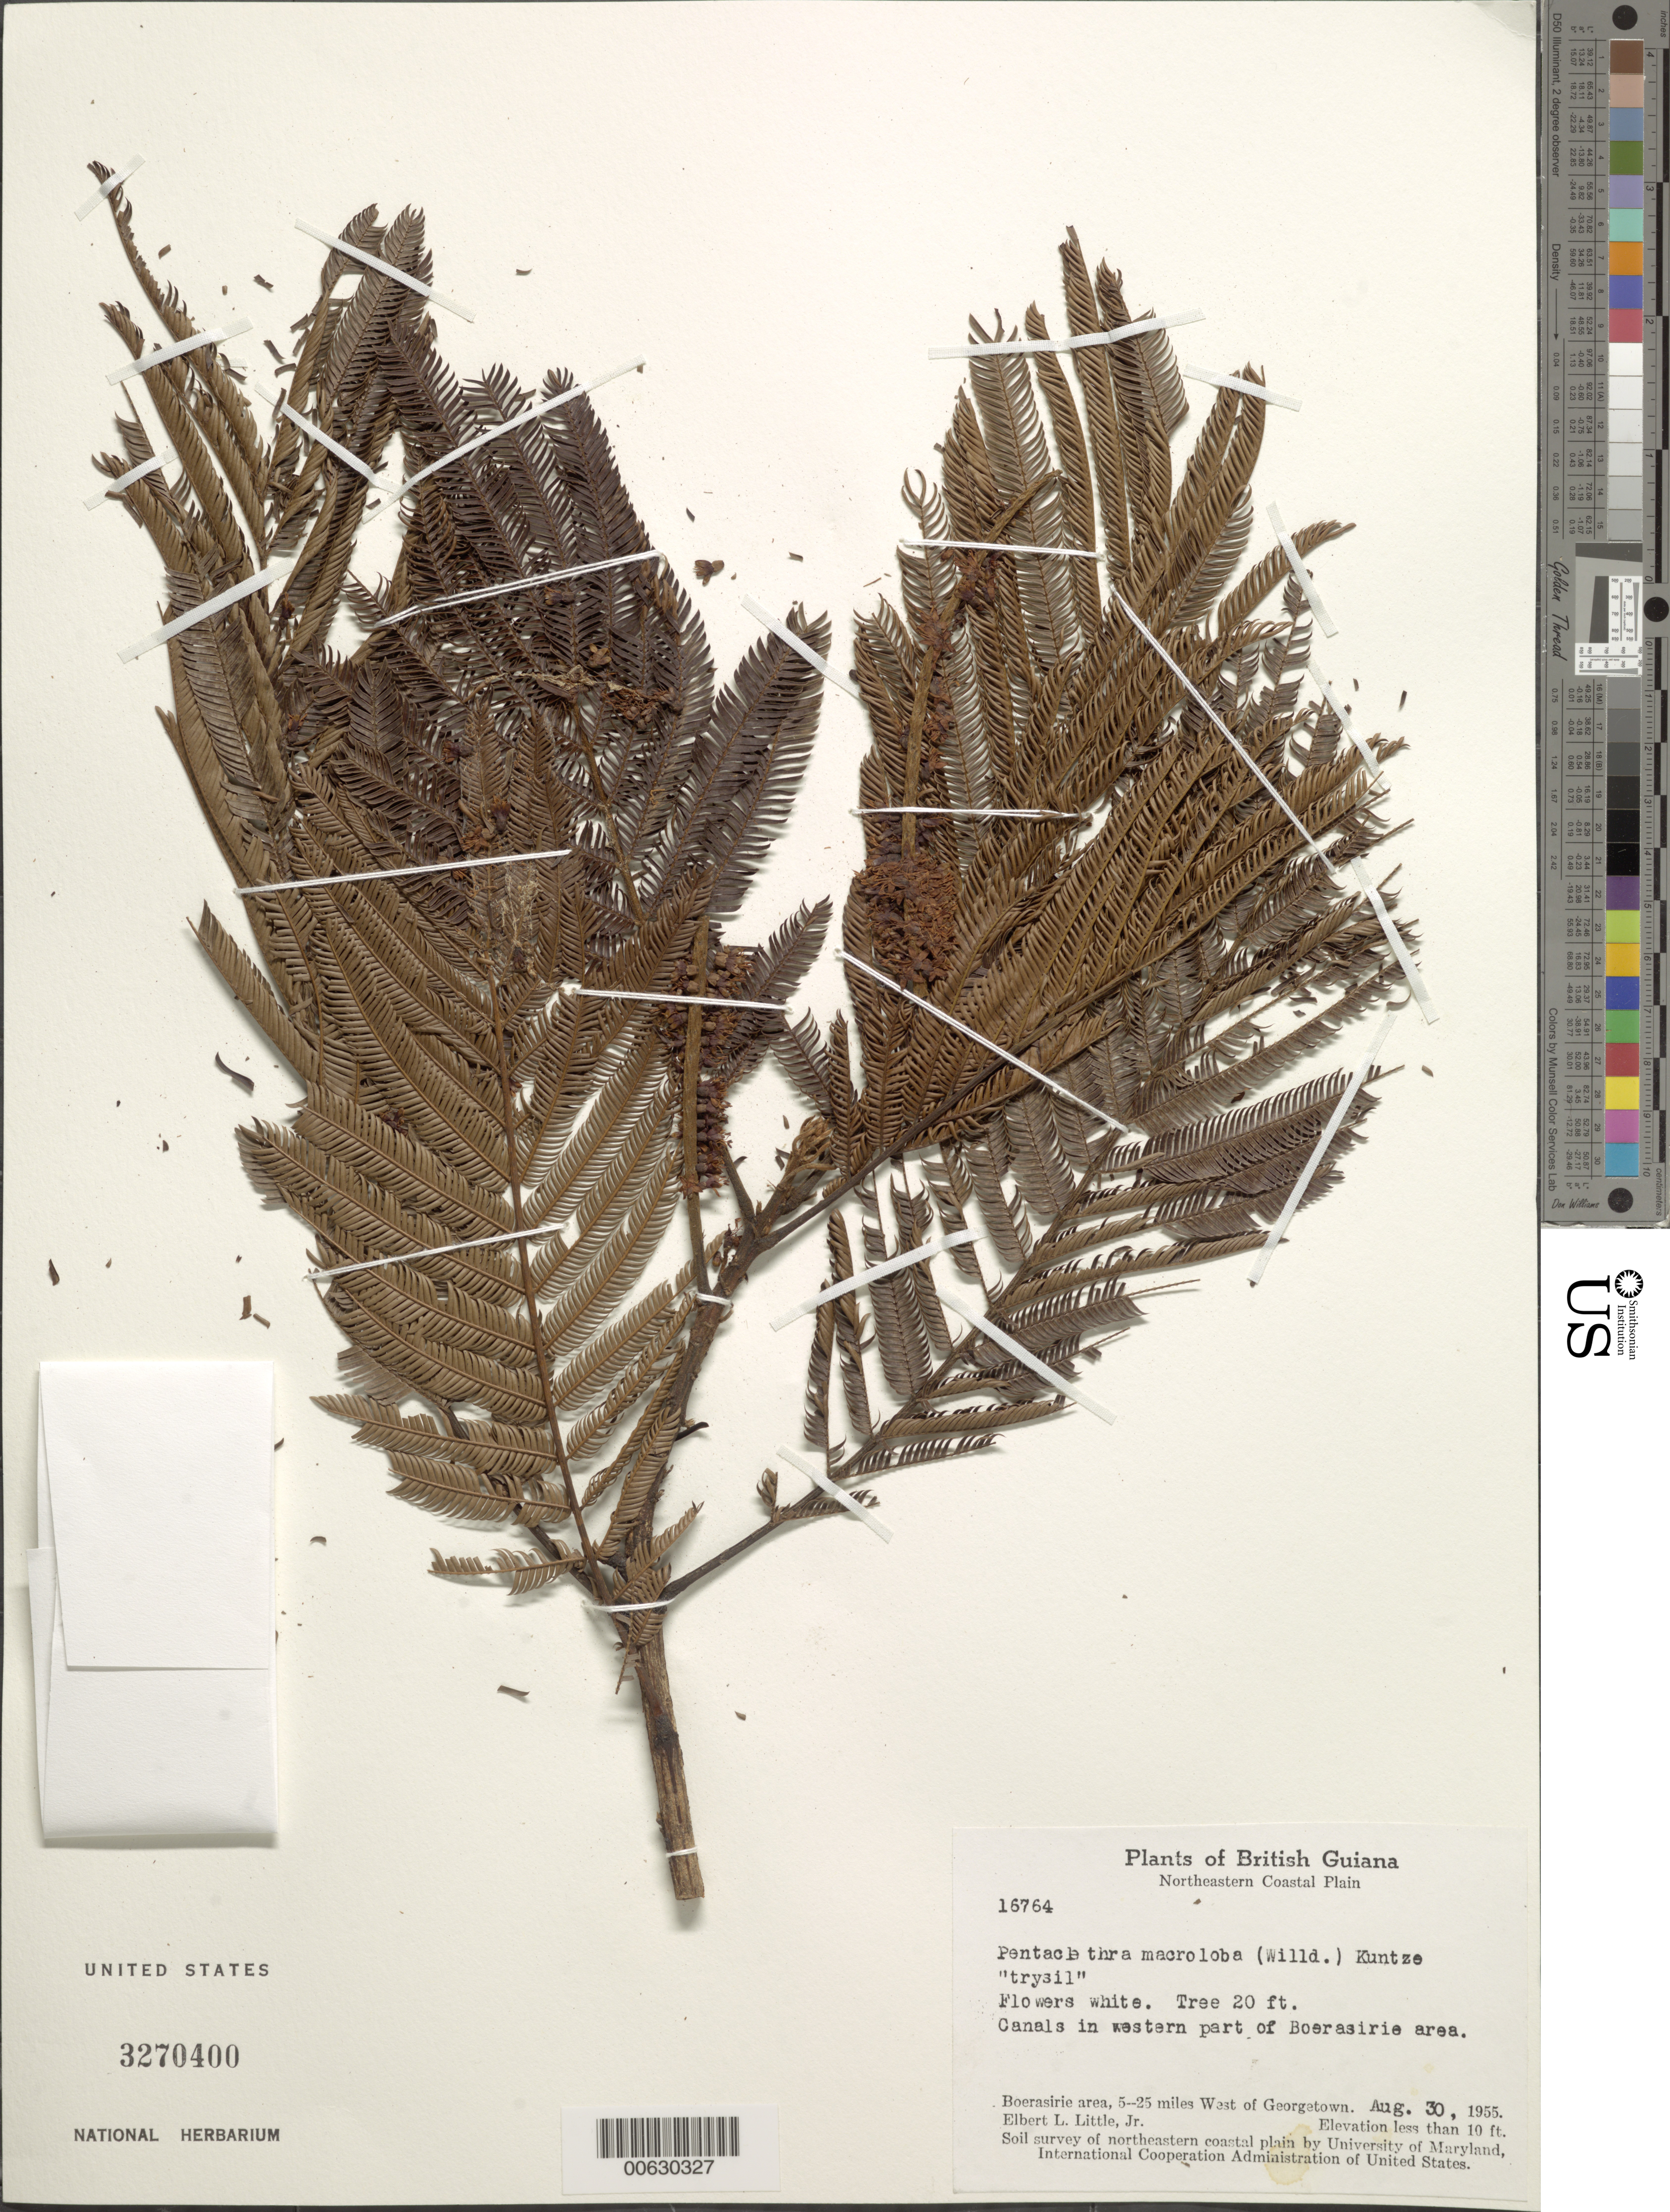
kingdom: Plantae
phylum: Tracheophyta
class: Magnoliopsida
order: Fabales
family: Fabaceae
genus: Pentaclethra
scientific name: Pentaclethra macroloba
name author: (Willd.) Kuntze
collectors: E. L. Little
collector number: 16764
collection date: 1955-08-30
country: Guyana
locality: British Guiana, Northeastern Coastal Plain. Boerasirie area, 5-25 West of Georgetown. Canals in western part of Boerasirie area.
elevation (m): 3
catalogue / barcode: US 3270400